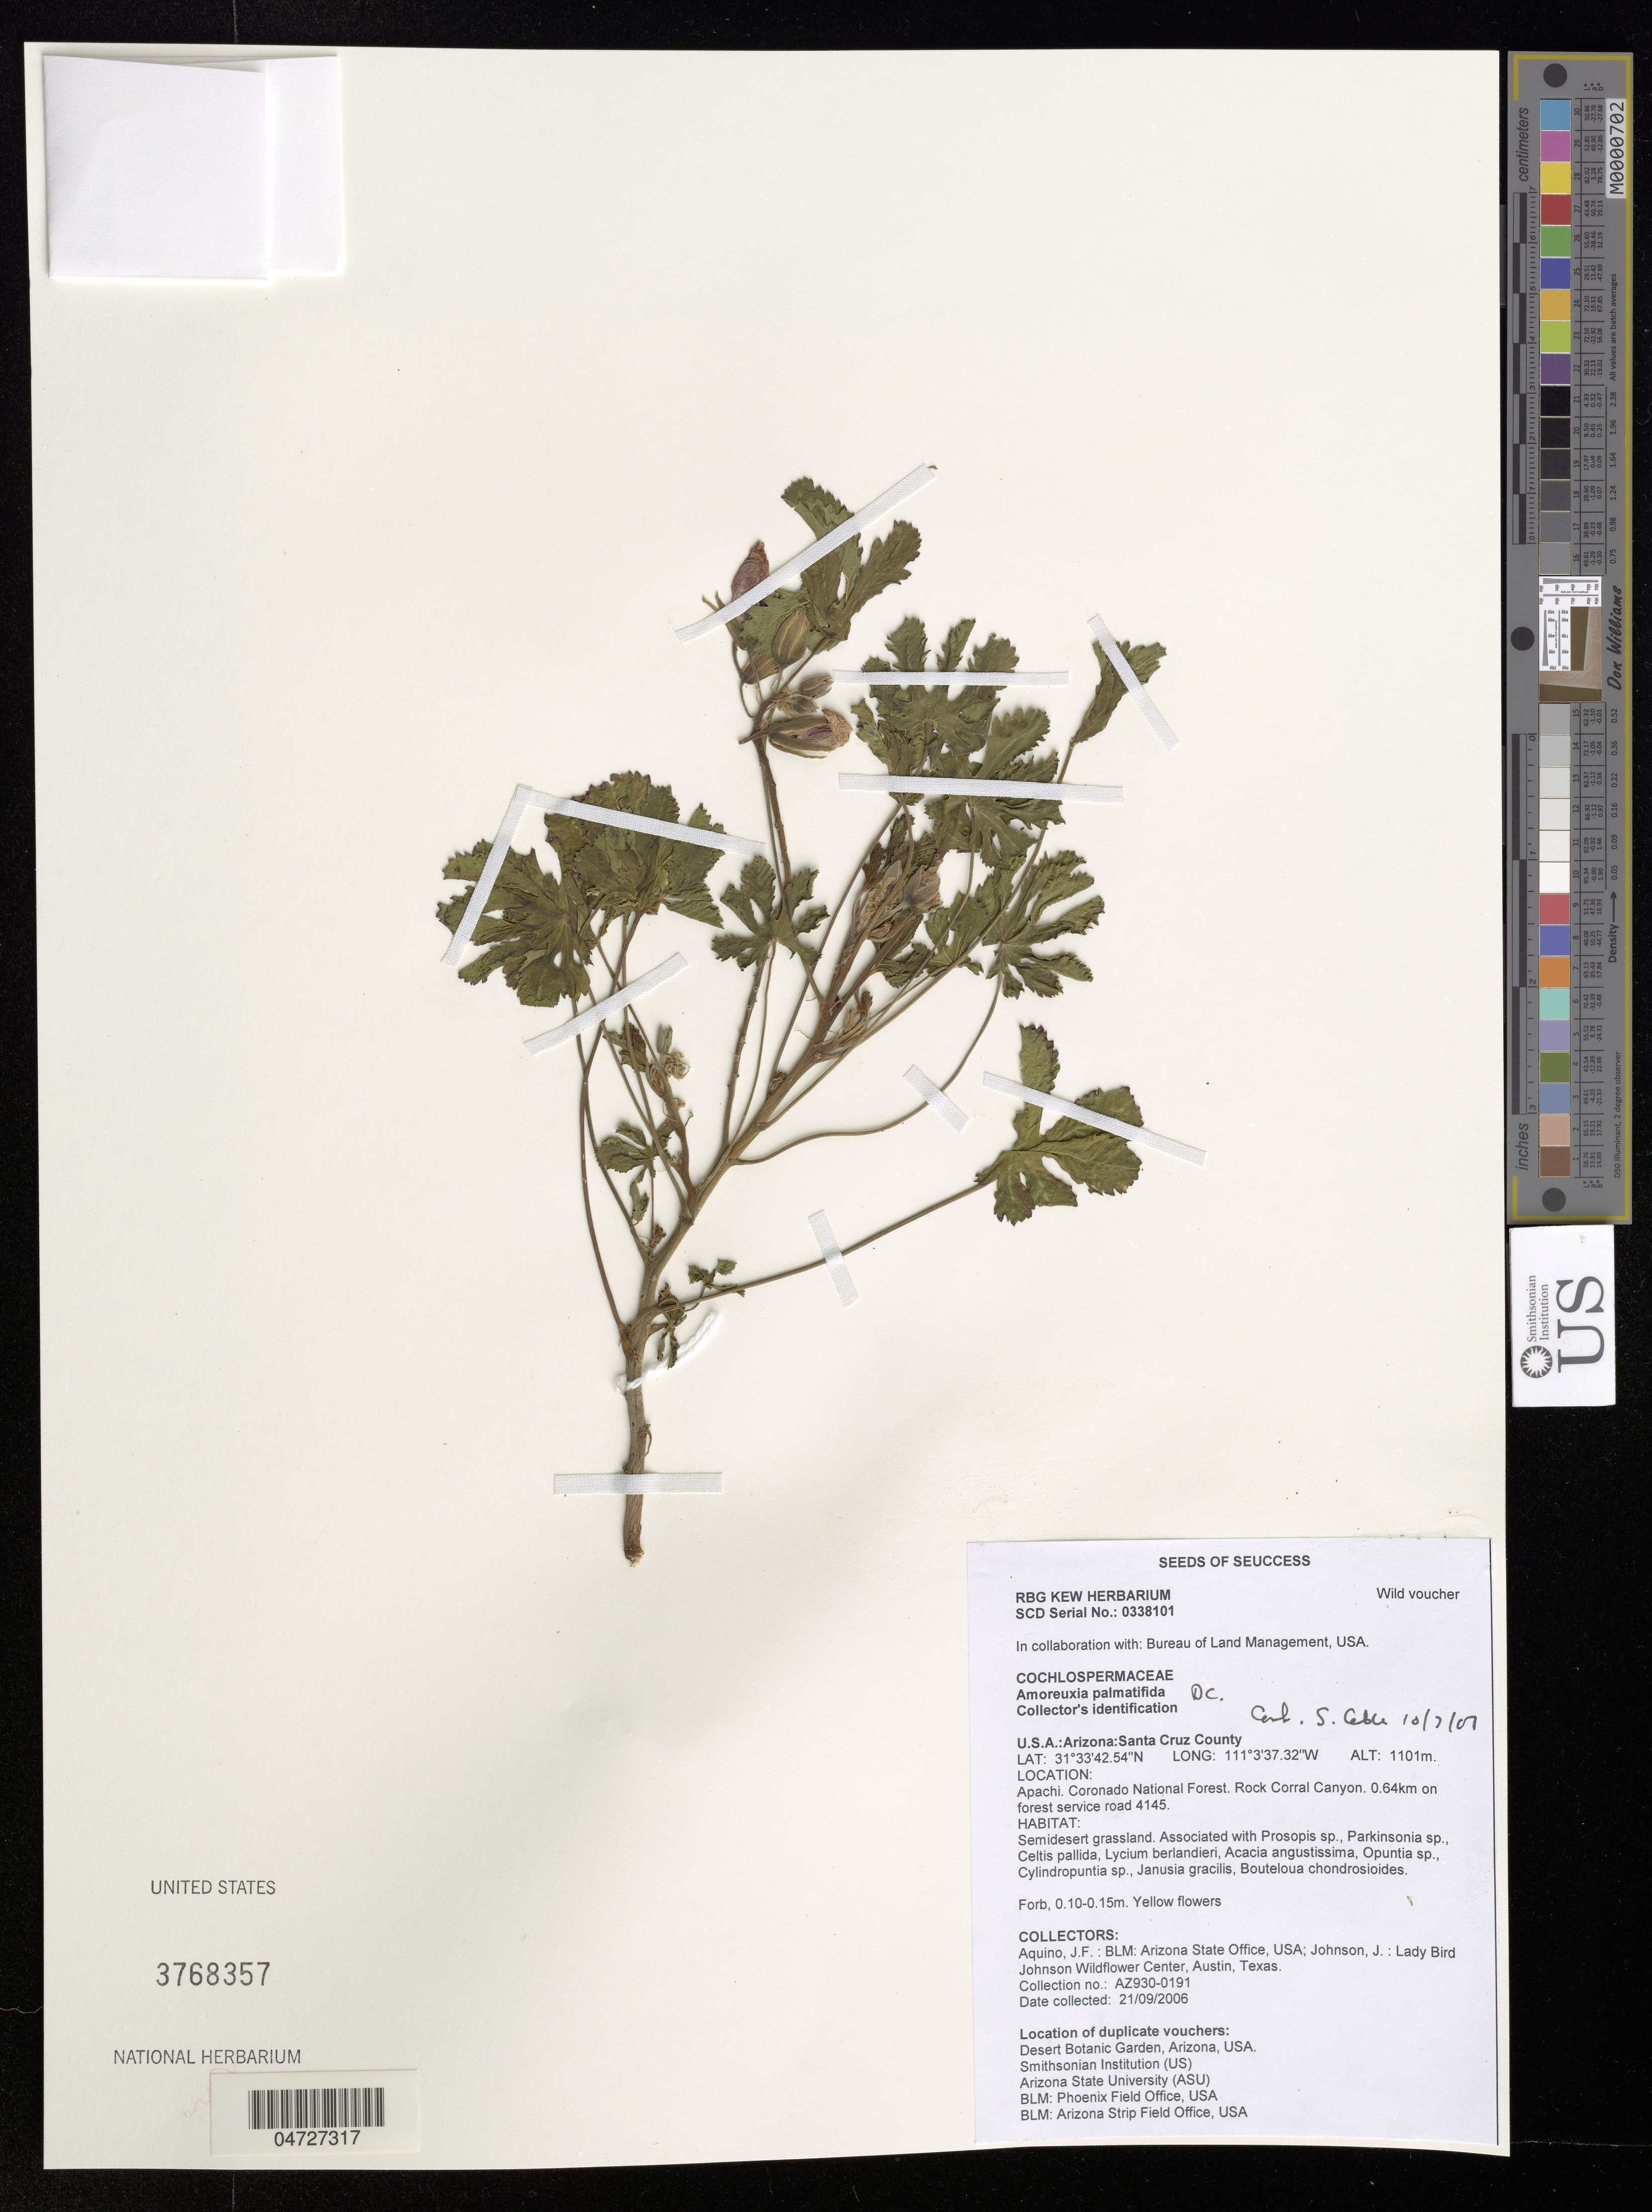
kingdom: Plantae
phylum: Tracheophyta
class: Magnoliopsida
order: Malvales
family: Cochlospermaceae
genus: Amoreuxia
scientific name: Amoreuxia palmatifida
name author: Moc. & Sessé ex DC.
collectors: J. Aquino & J. Johnson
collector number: AZ930-0191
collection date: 2006-09-21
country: United States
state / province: Arizona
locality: Santa Cruz County. Apachi. Coronado National Forest. Rock Corral Canyon. 0.64km on forest service road 4145.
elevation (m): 1101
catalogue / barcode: US 3768357